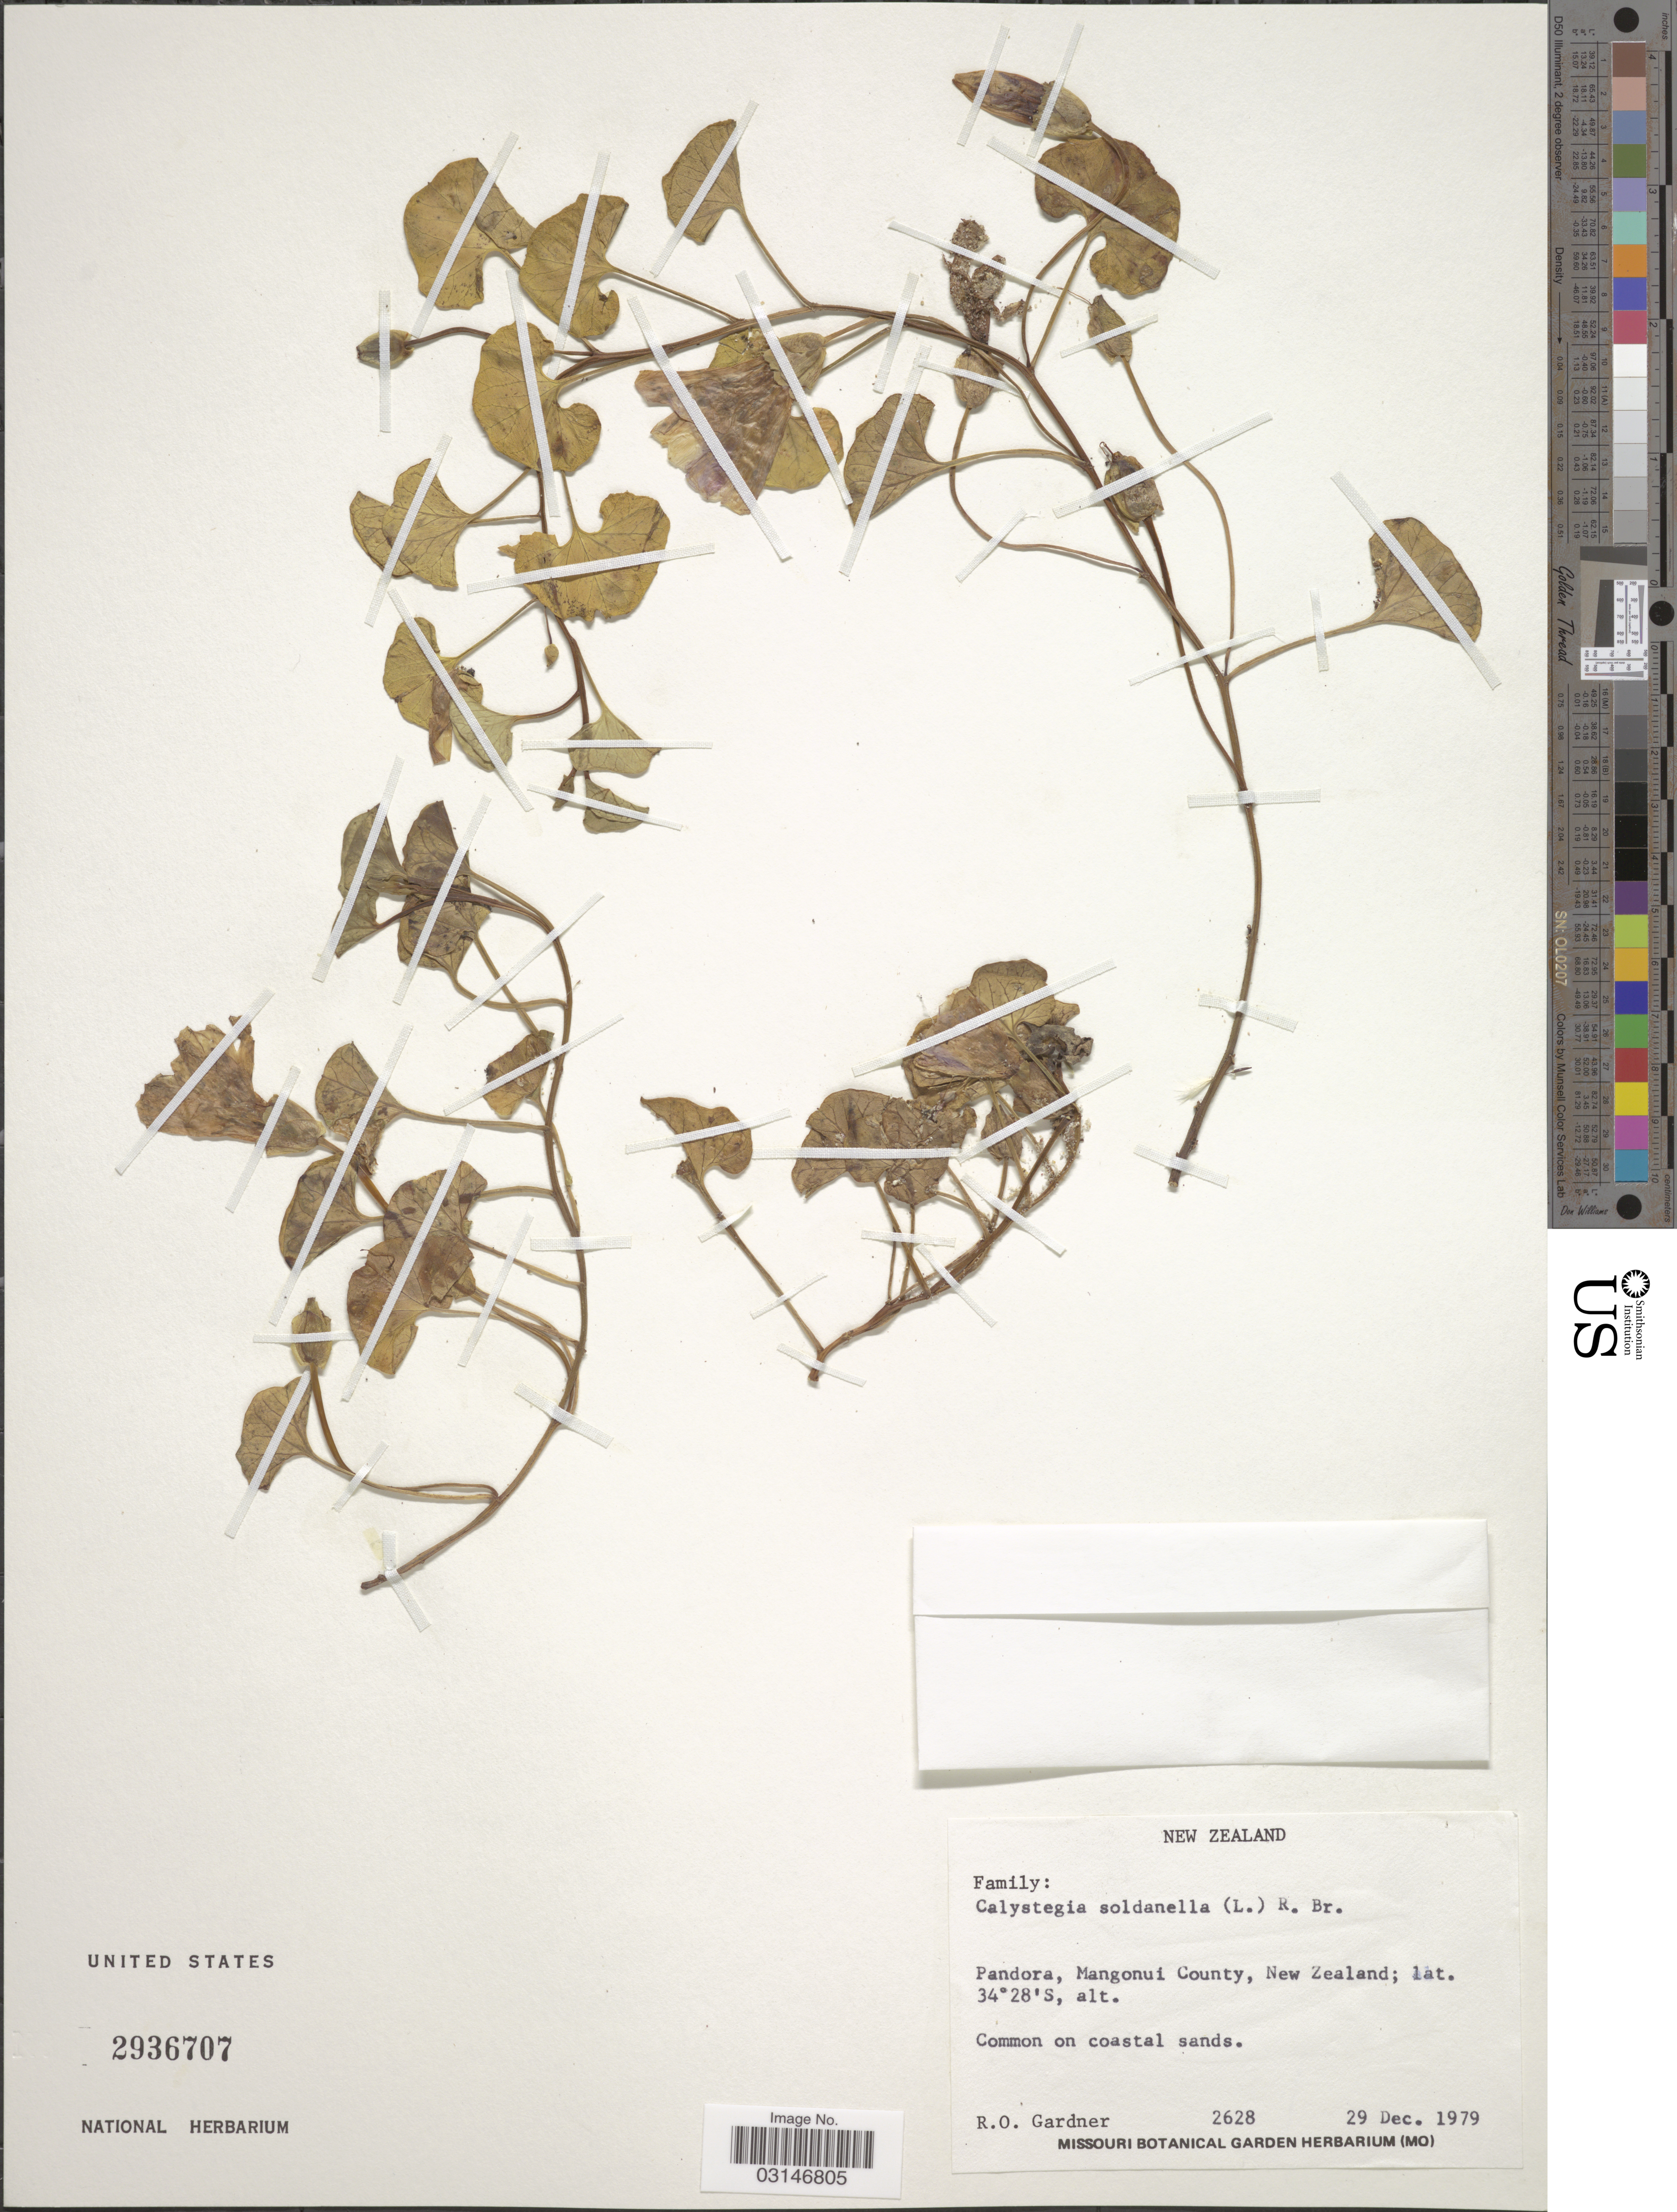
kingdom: Plantae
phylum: Tracheophyta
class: Magnoliopsida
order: Solanales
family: Convolvulaceae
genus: Calystegia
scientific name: Calystegia soldanella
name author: (L.) R. Br.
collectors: R. O. Gardner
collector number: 2628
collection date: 1979-12-29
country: New Zealand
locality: Pandora, Mangonui County.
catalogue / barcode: US 2936707